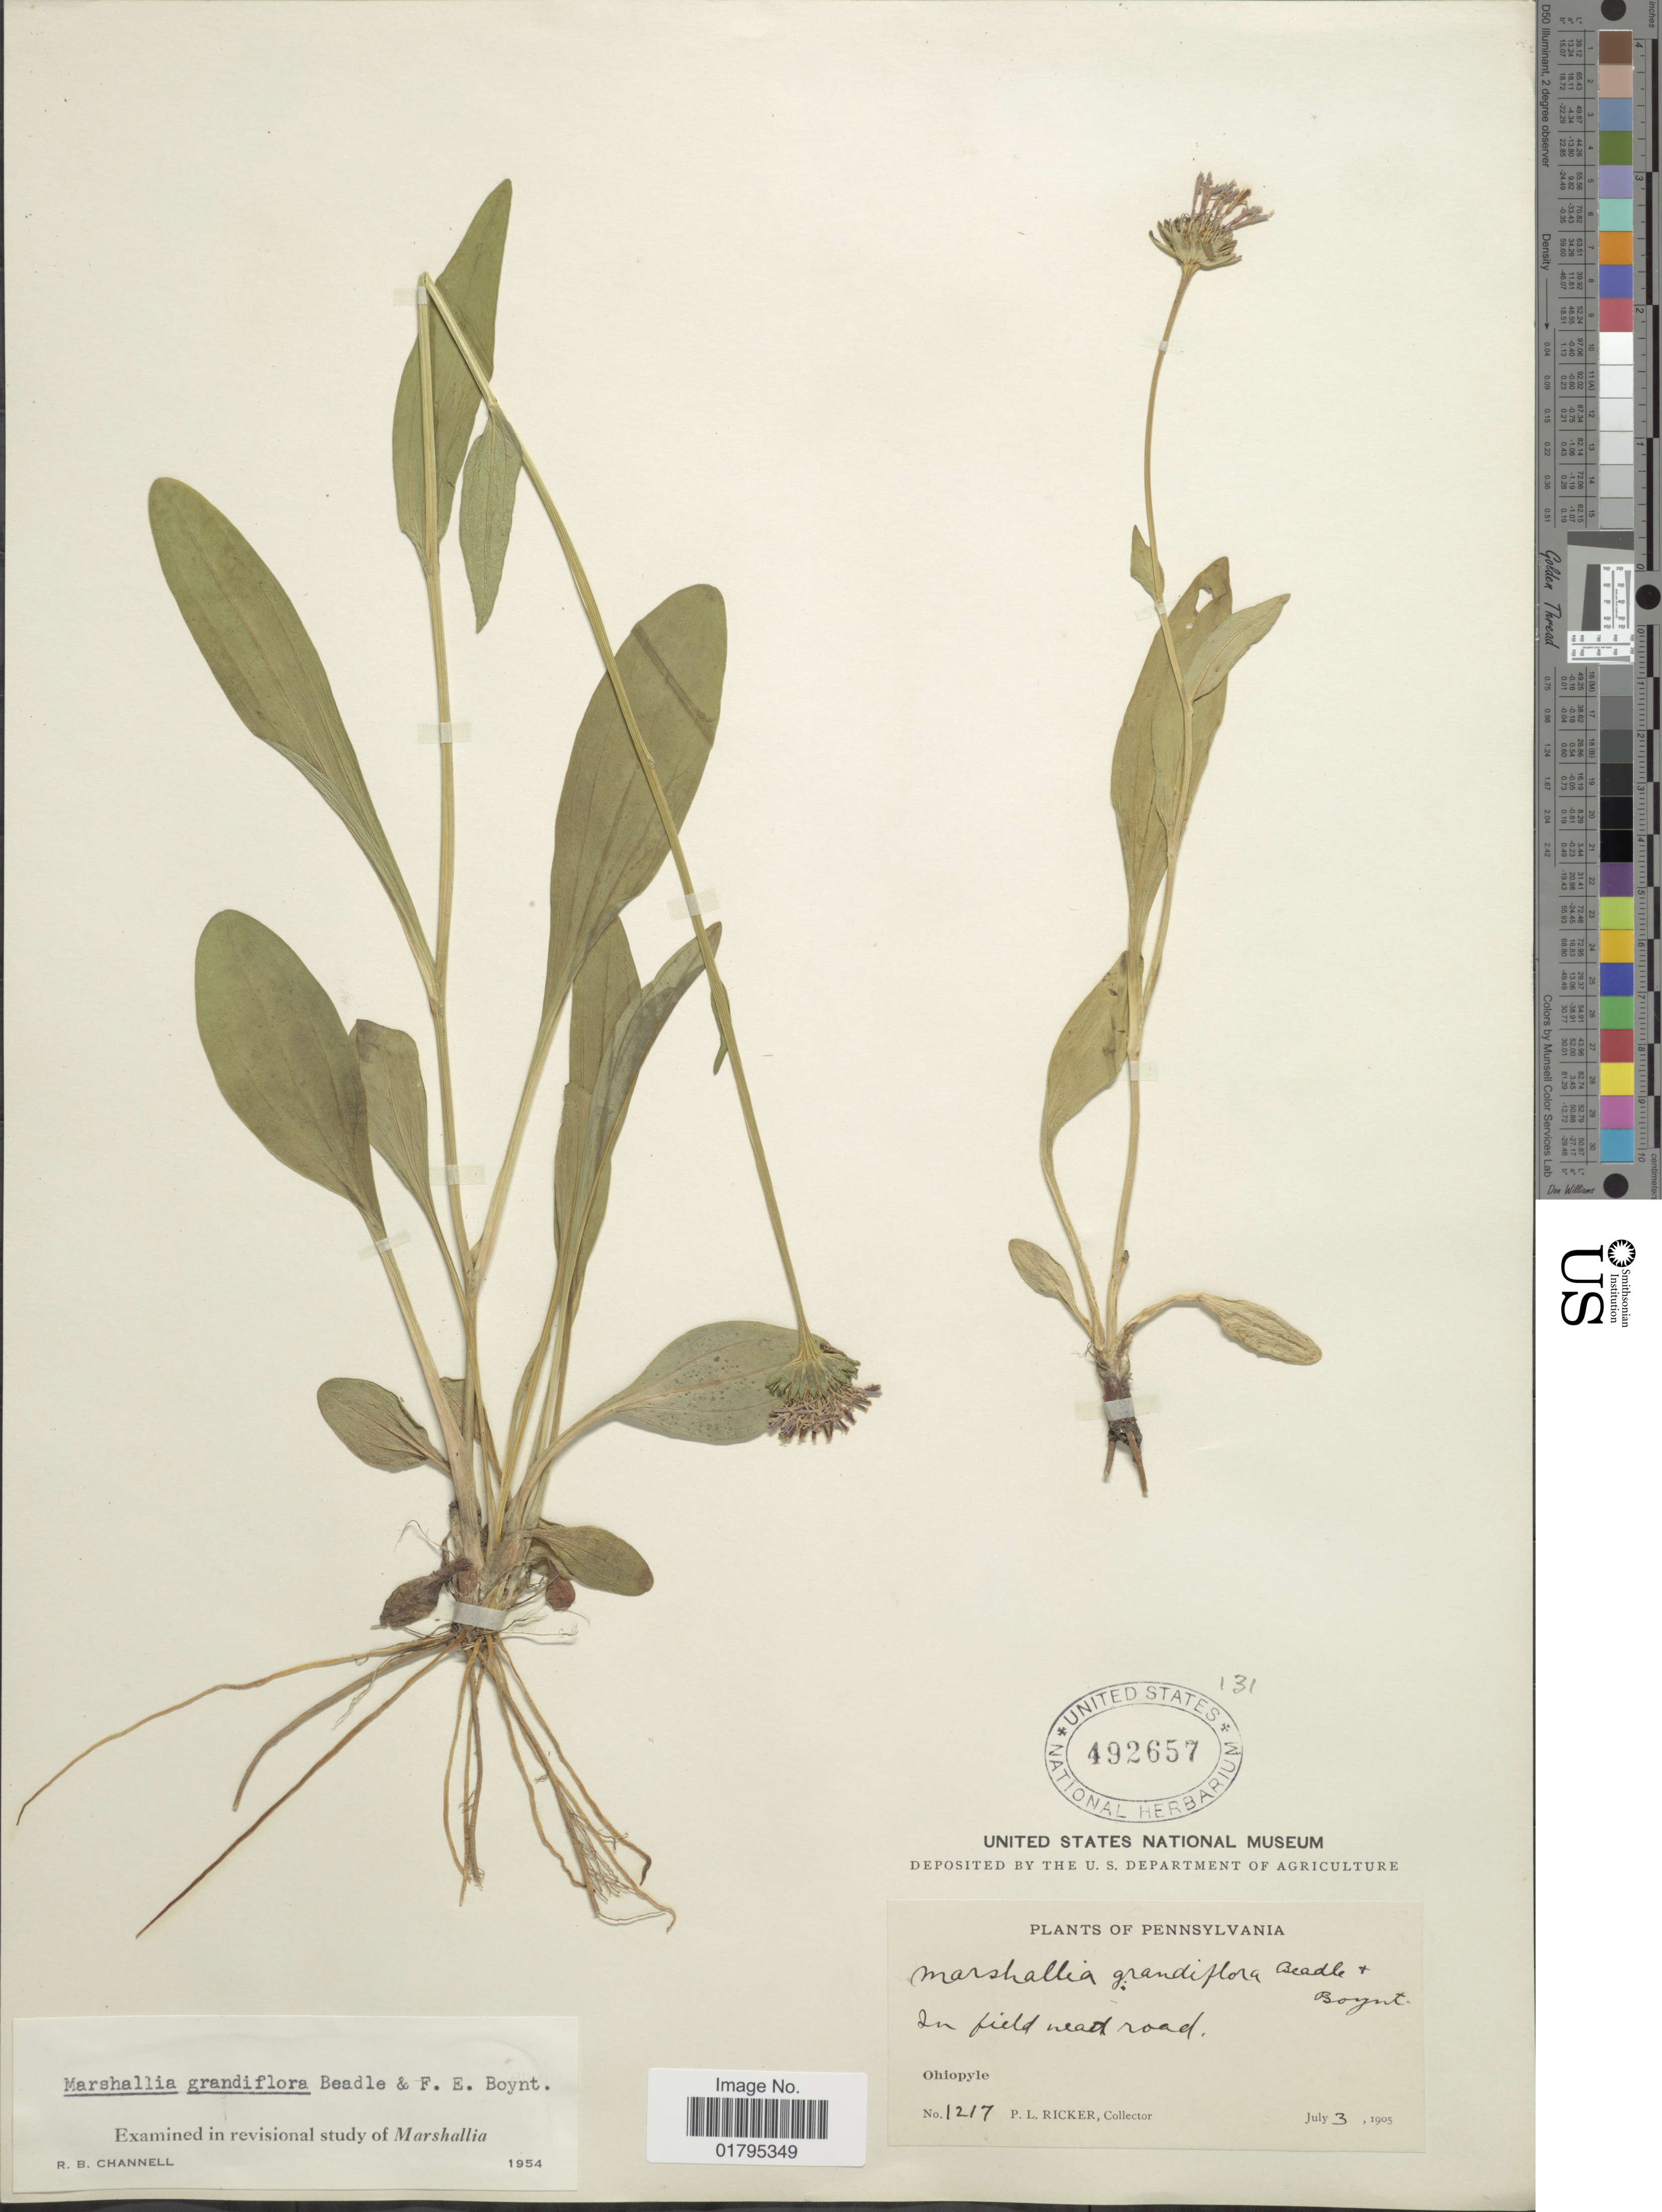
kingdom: Plantae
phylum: Tracheophyta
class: Magnoliopsida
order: Asterales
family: Asteraceae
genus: Marshallia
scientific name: Marshallia grandiflora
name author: Beadle & F.E. Boynton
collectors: P. Ricker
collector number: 1217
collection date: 1905-07-03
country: United States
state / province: Pennsylvania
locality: In field near road, Ohiopyle.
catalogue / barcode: US 492657